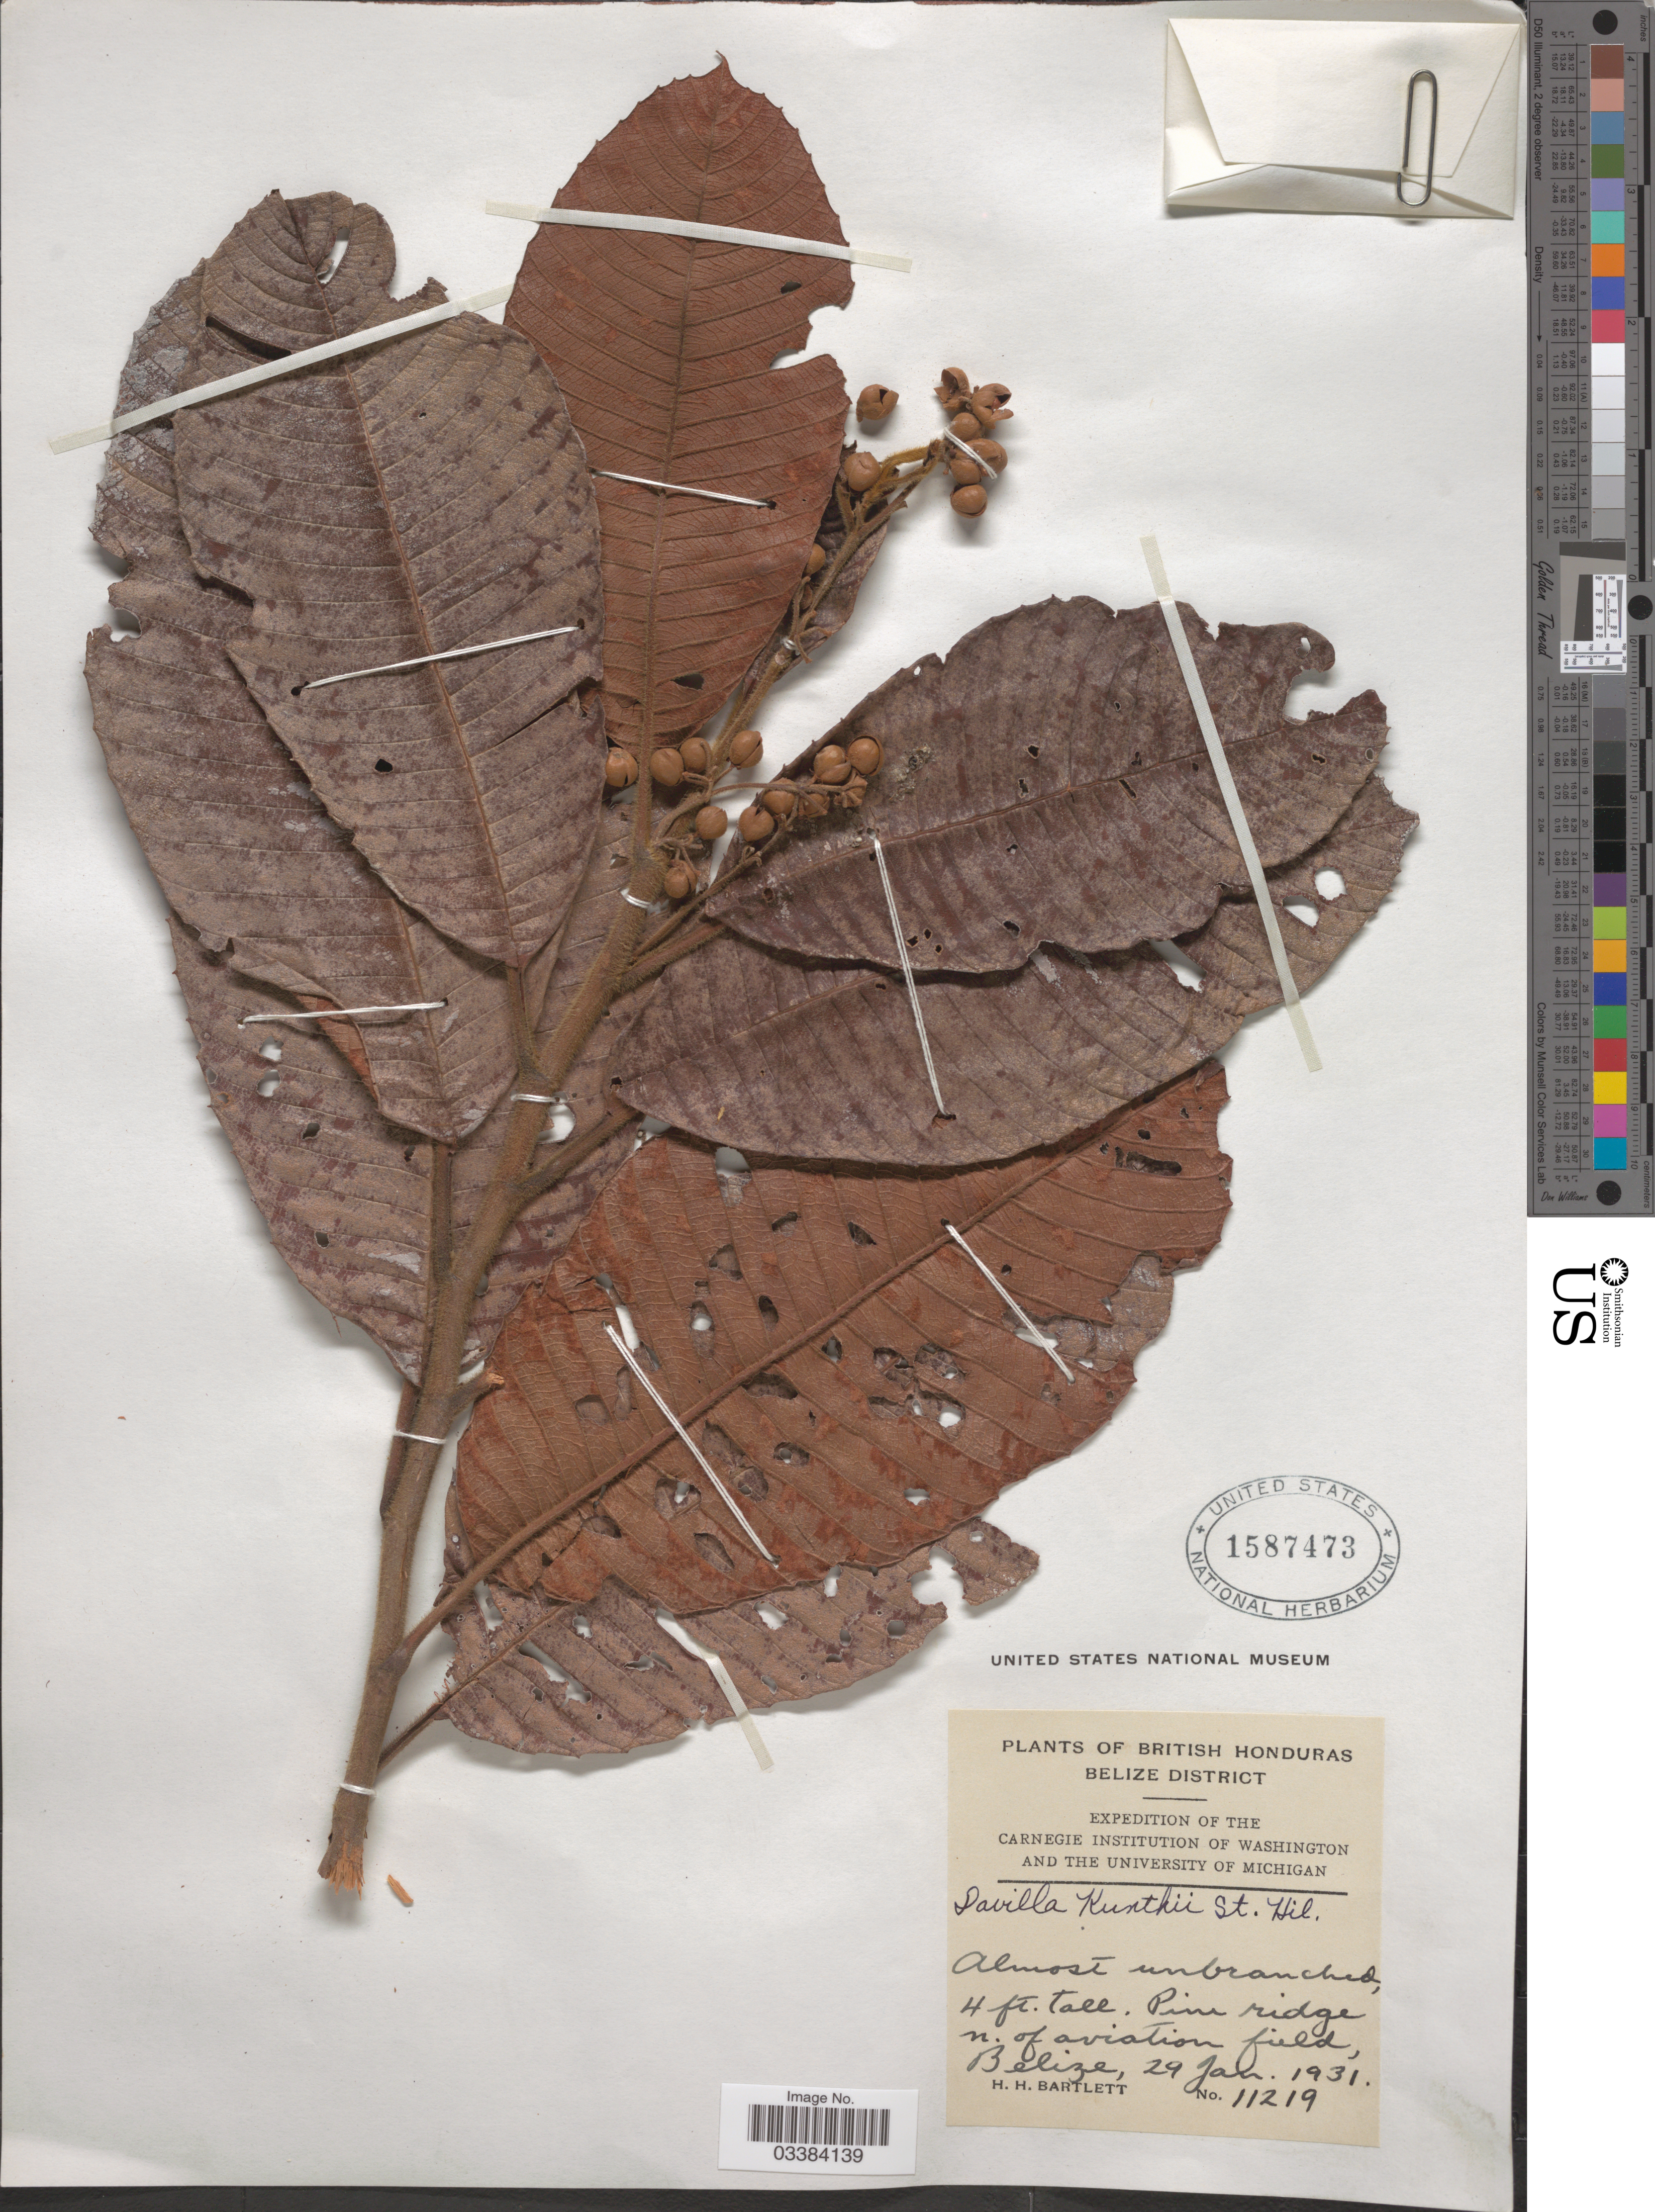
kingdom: Plantae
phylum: Tracheophyta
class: Magnoliopsida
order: Dilleniales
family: Dilleniaceae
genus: Davilla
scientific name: Davilla kunthii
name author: A. St.-Hil.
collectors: H. H. Bartlett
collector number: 11219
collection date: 1931-01-29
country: Belize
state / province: Belize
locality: British Honduras. Belize District. Pine ridge n. of aviation field.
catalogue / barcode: US 1587473